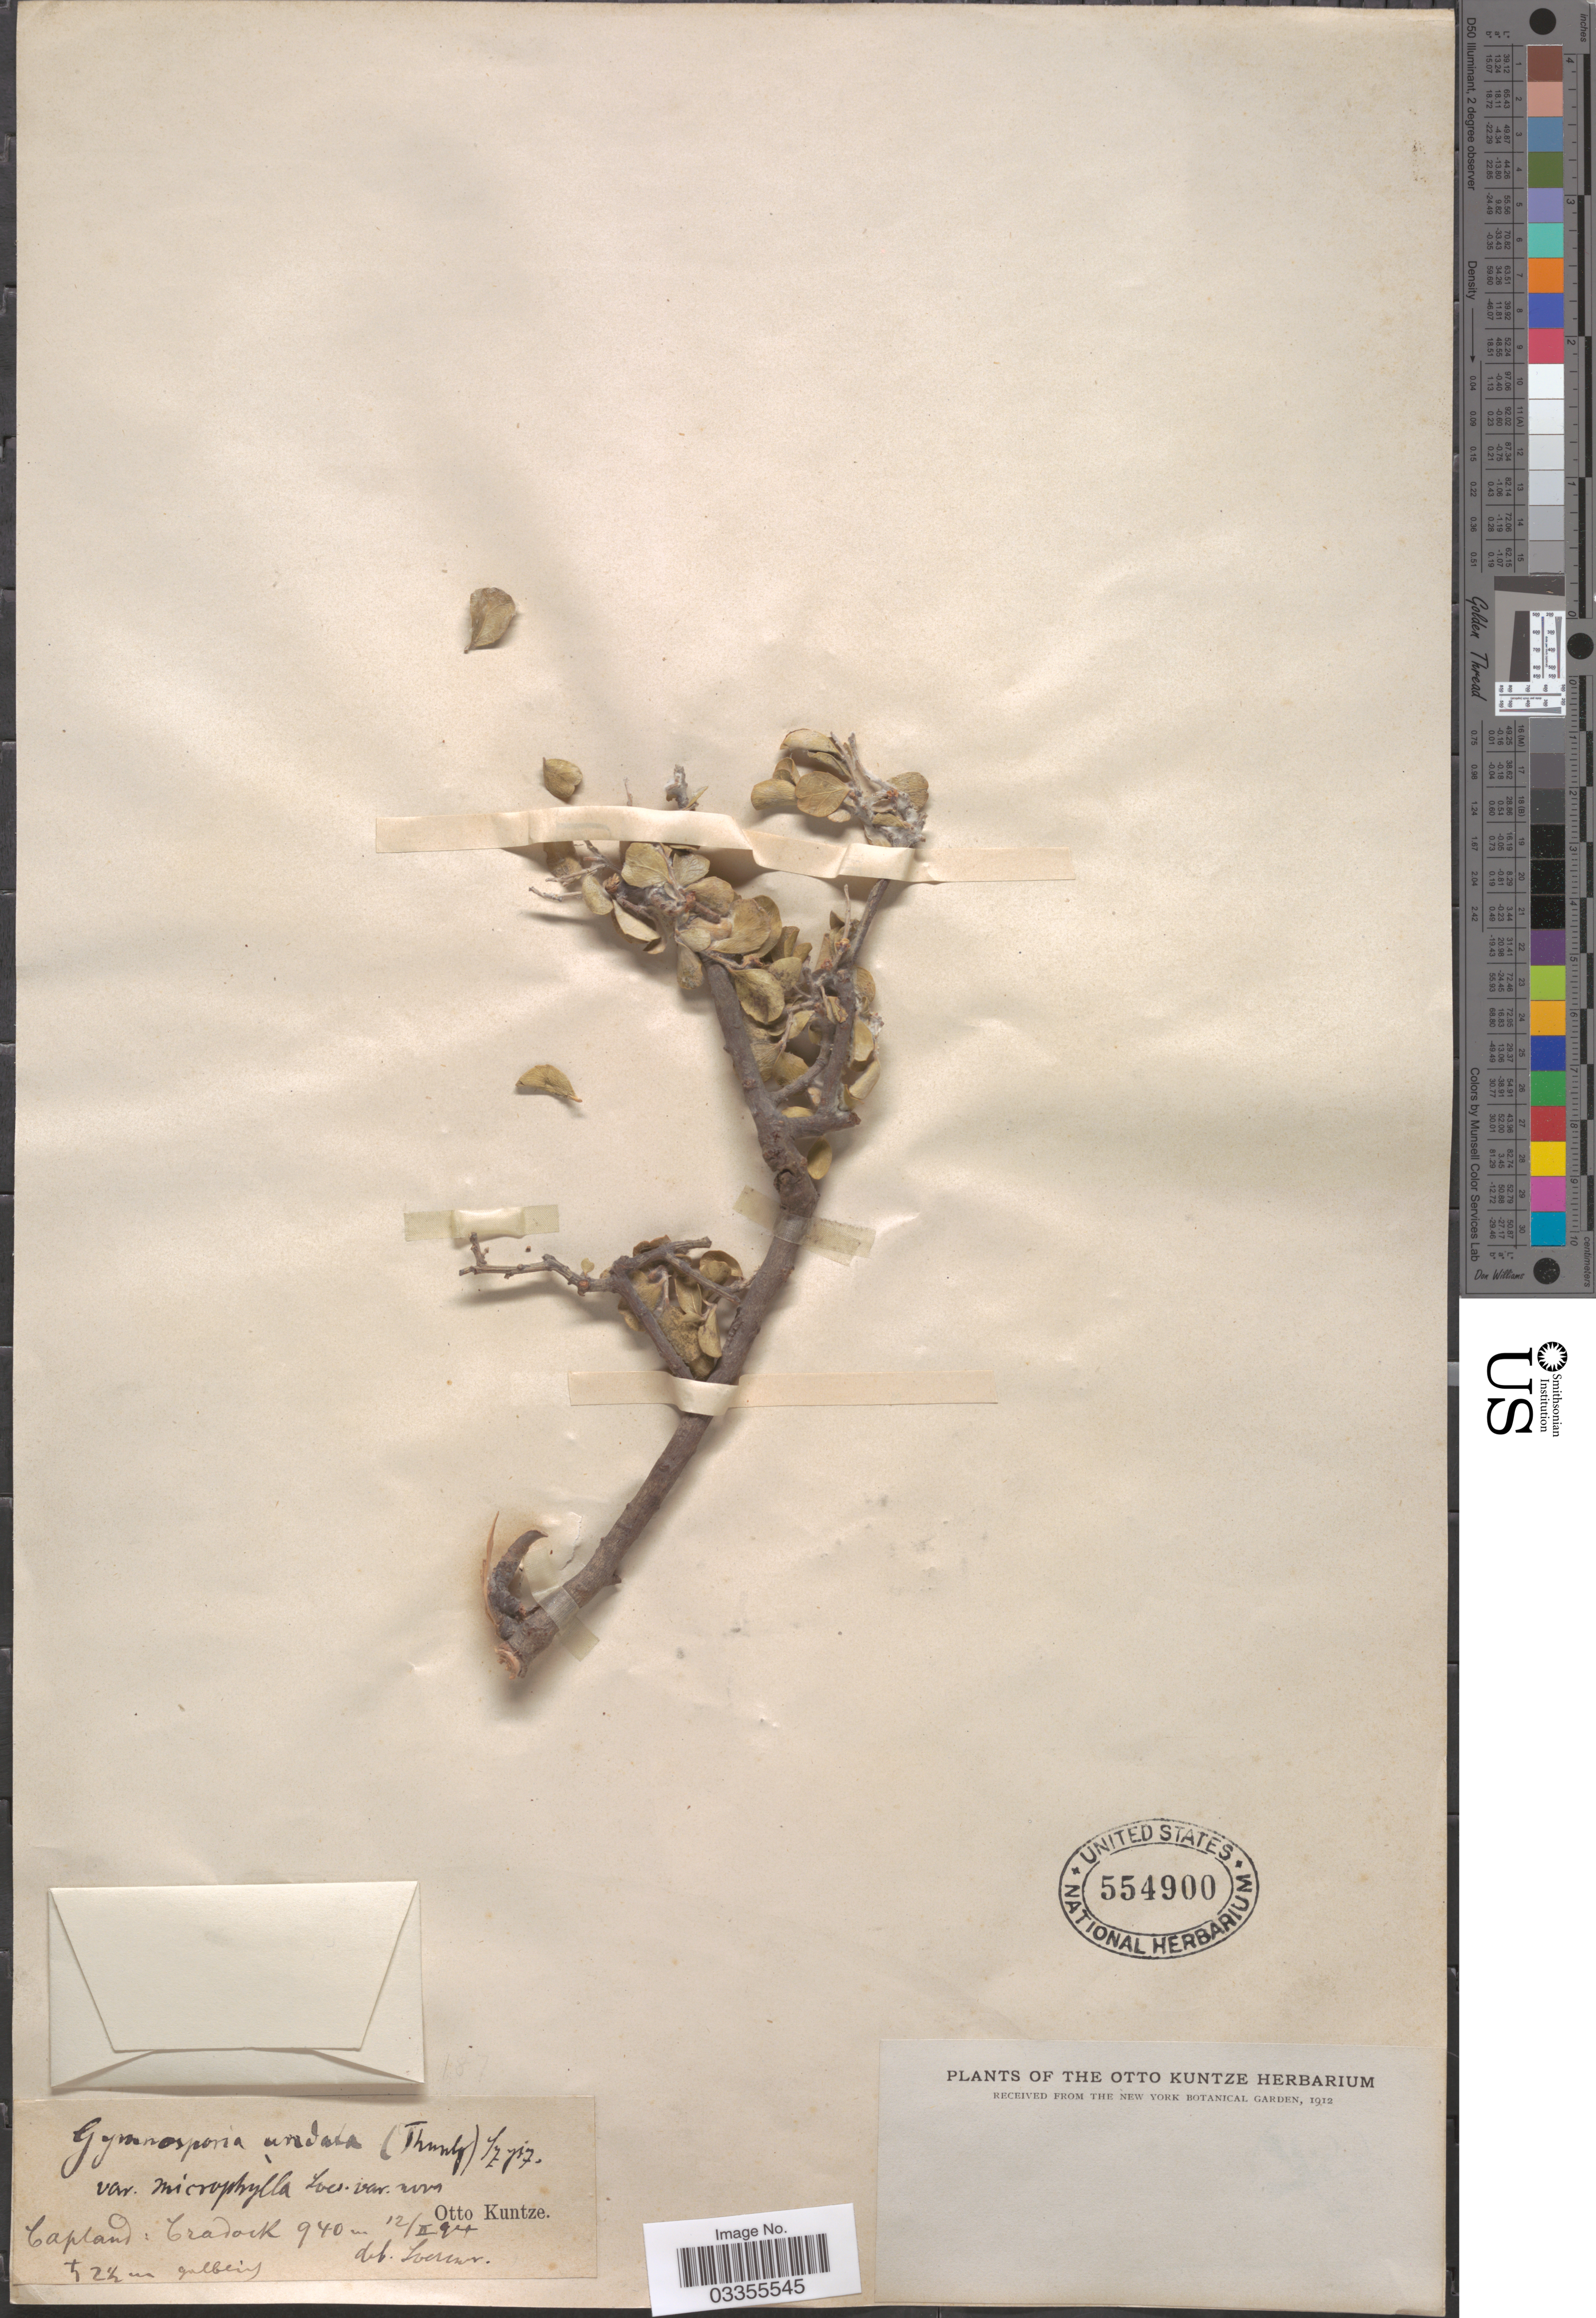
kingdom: Plantae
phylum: Tracheophyta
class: Magnoliopsida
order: Celastrales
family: Celastraceae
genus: Gymnosporia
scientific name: Gymnosporia undata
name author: (Thunb.) Szyszyl.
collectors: C.E.O. Kuntze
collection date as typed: Transcribed d/m/y: 12/2/94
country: South Africa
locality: Capland: Cradock.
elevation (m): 940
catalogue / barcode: US 554900